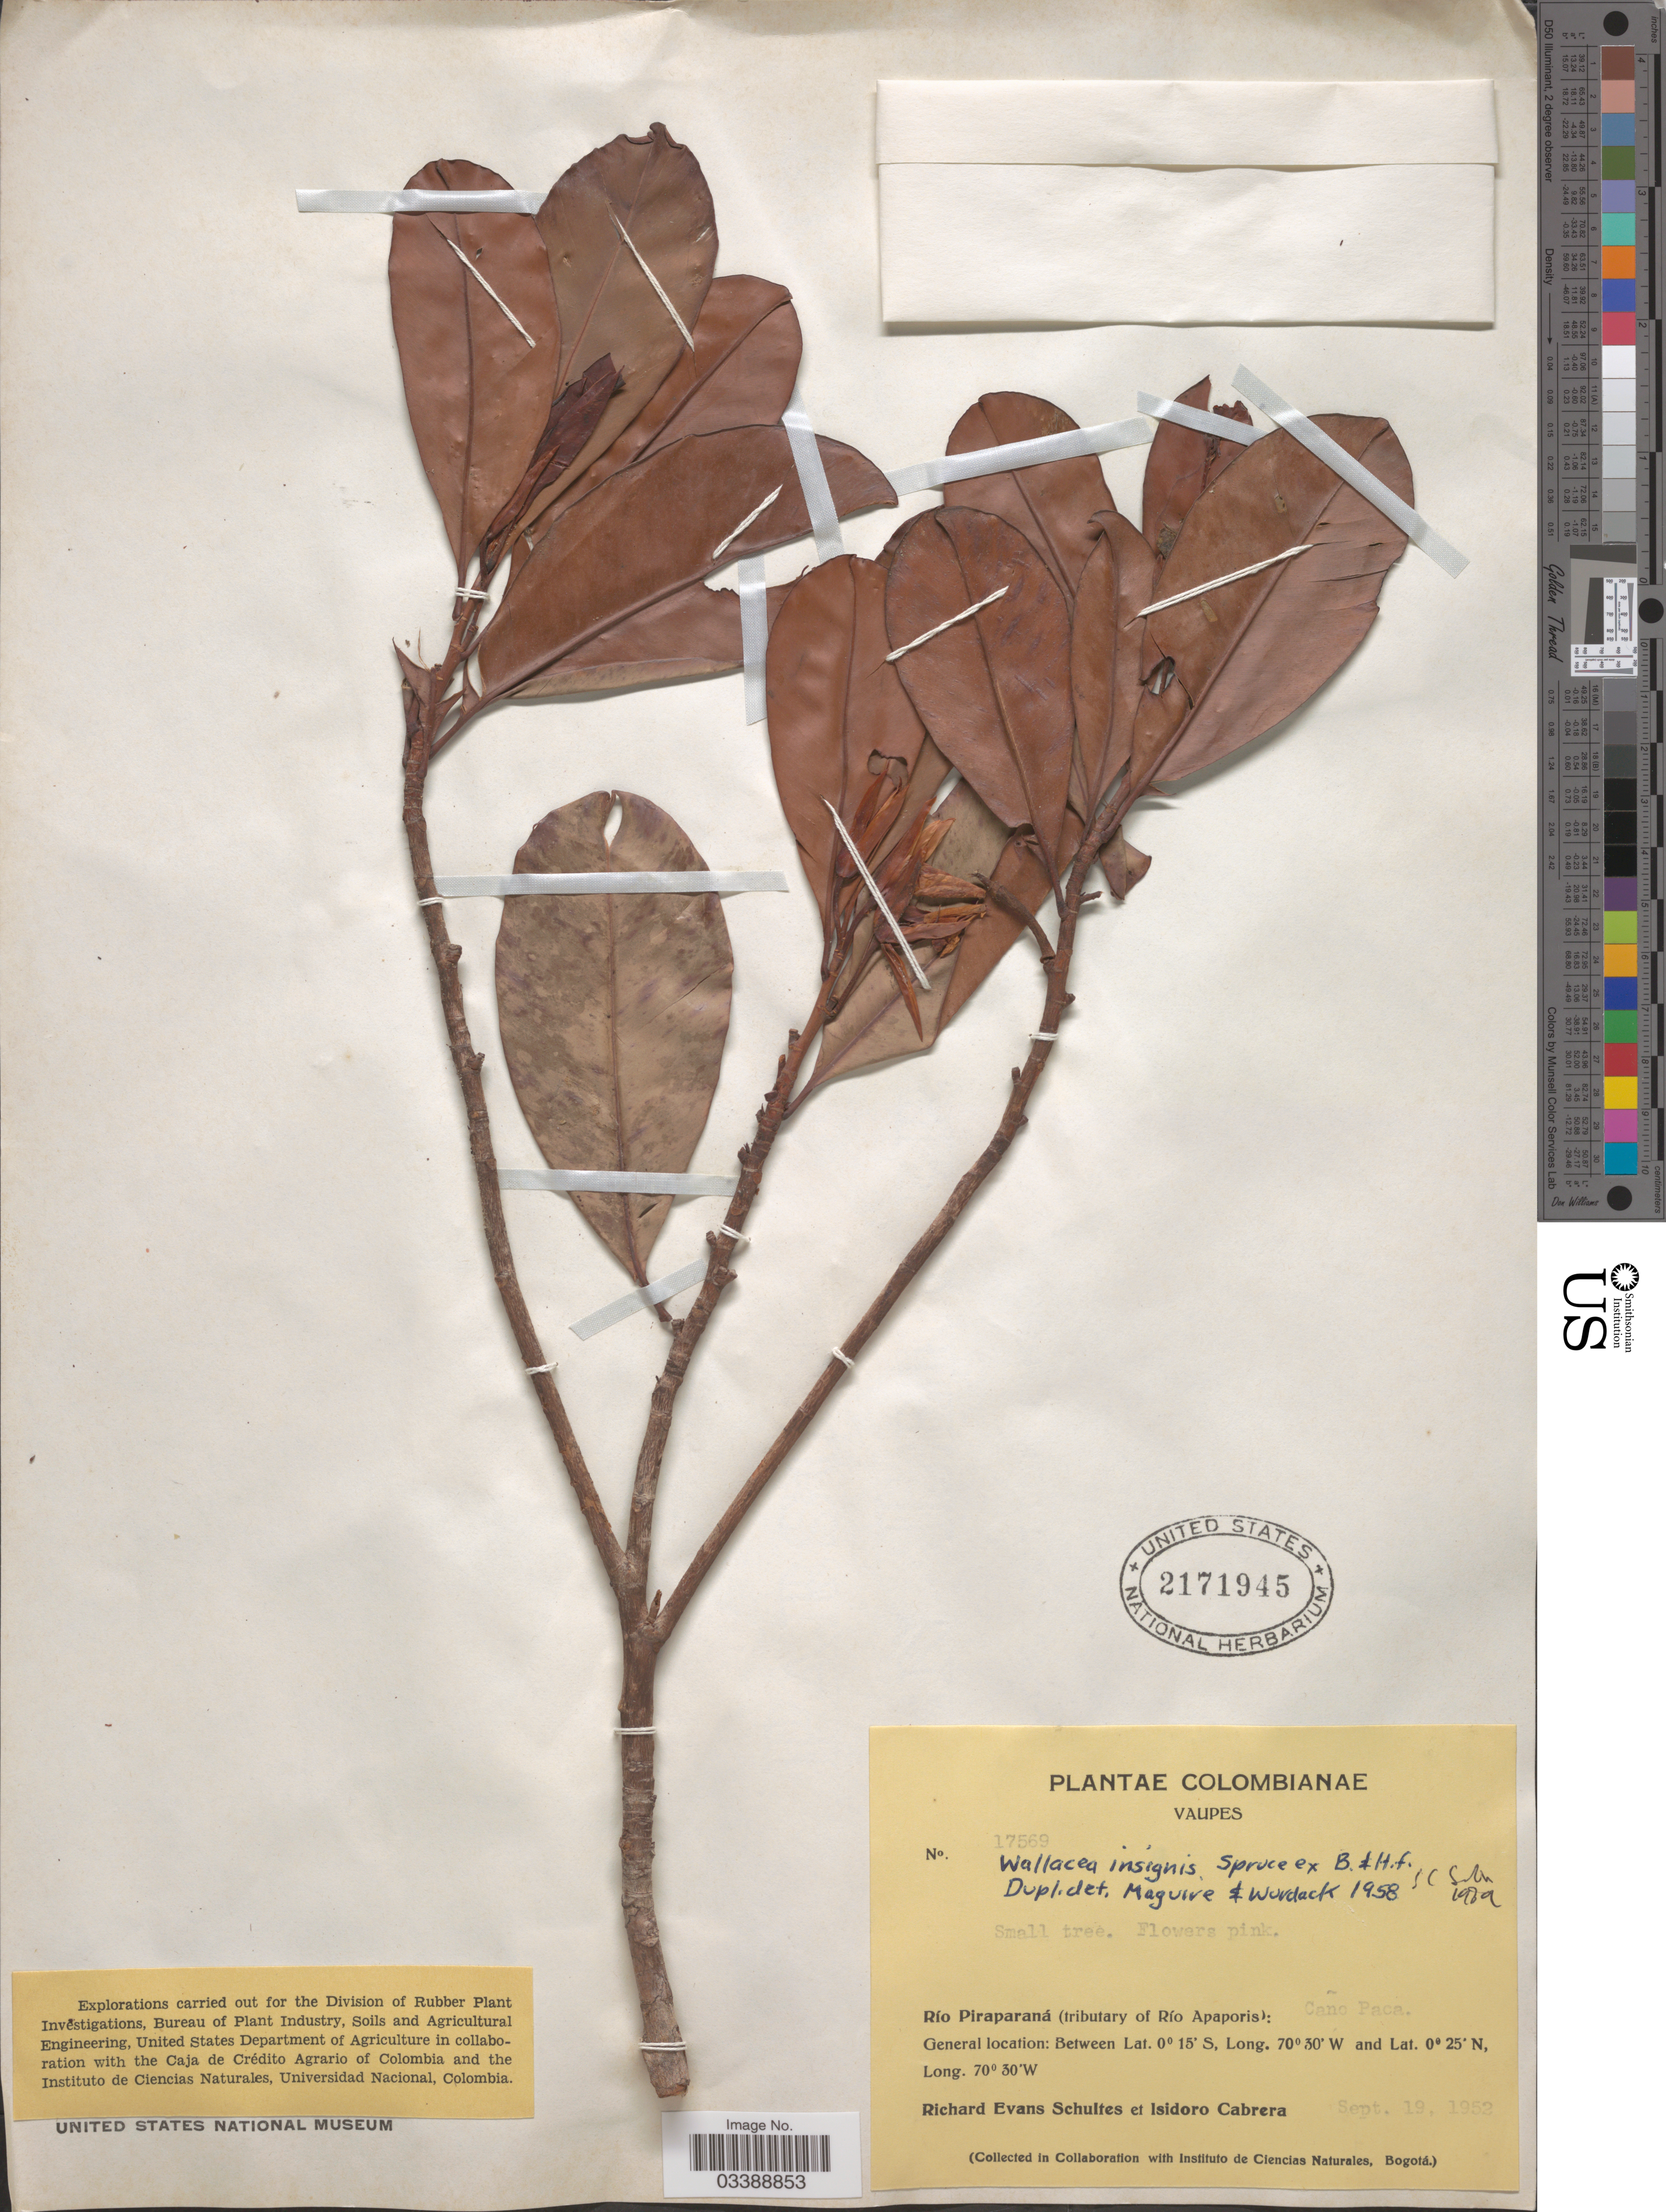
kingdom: Plantae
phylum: Tracheophyta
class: Magnoliopsida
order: Malpighiales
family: Ochnaceae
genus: Wallacea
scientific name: Wallacea insignis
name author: Spruce ex Benth. & Hook. f.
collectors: R. E. Schultes & I. Cabrera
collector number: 17569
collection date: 1952-09-19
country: Colombia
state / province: Vaupés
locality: Río Piraparaná (tributary of Río Apaporis): Caño Paca.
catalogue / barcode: US 2171945